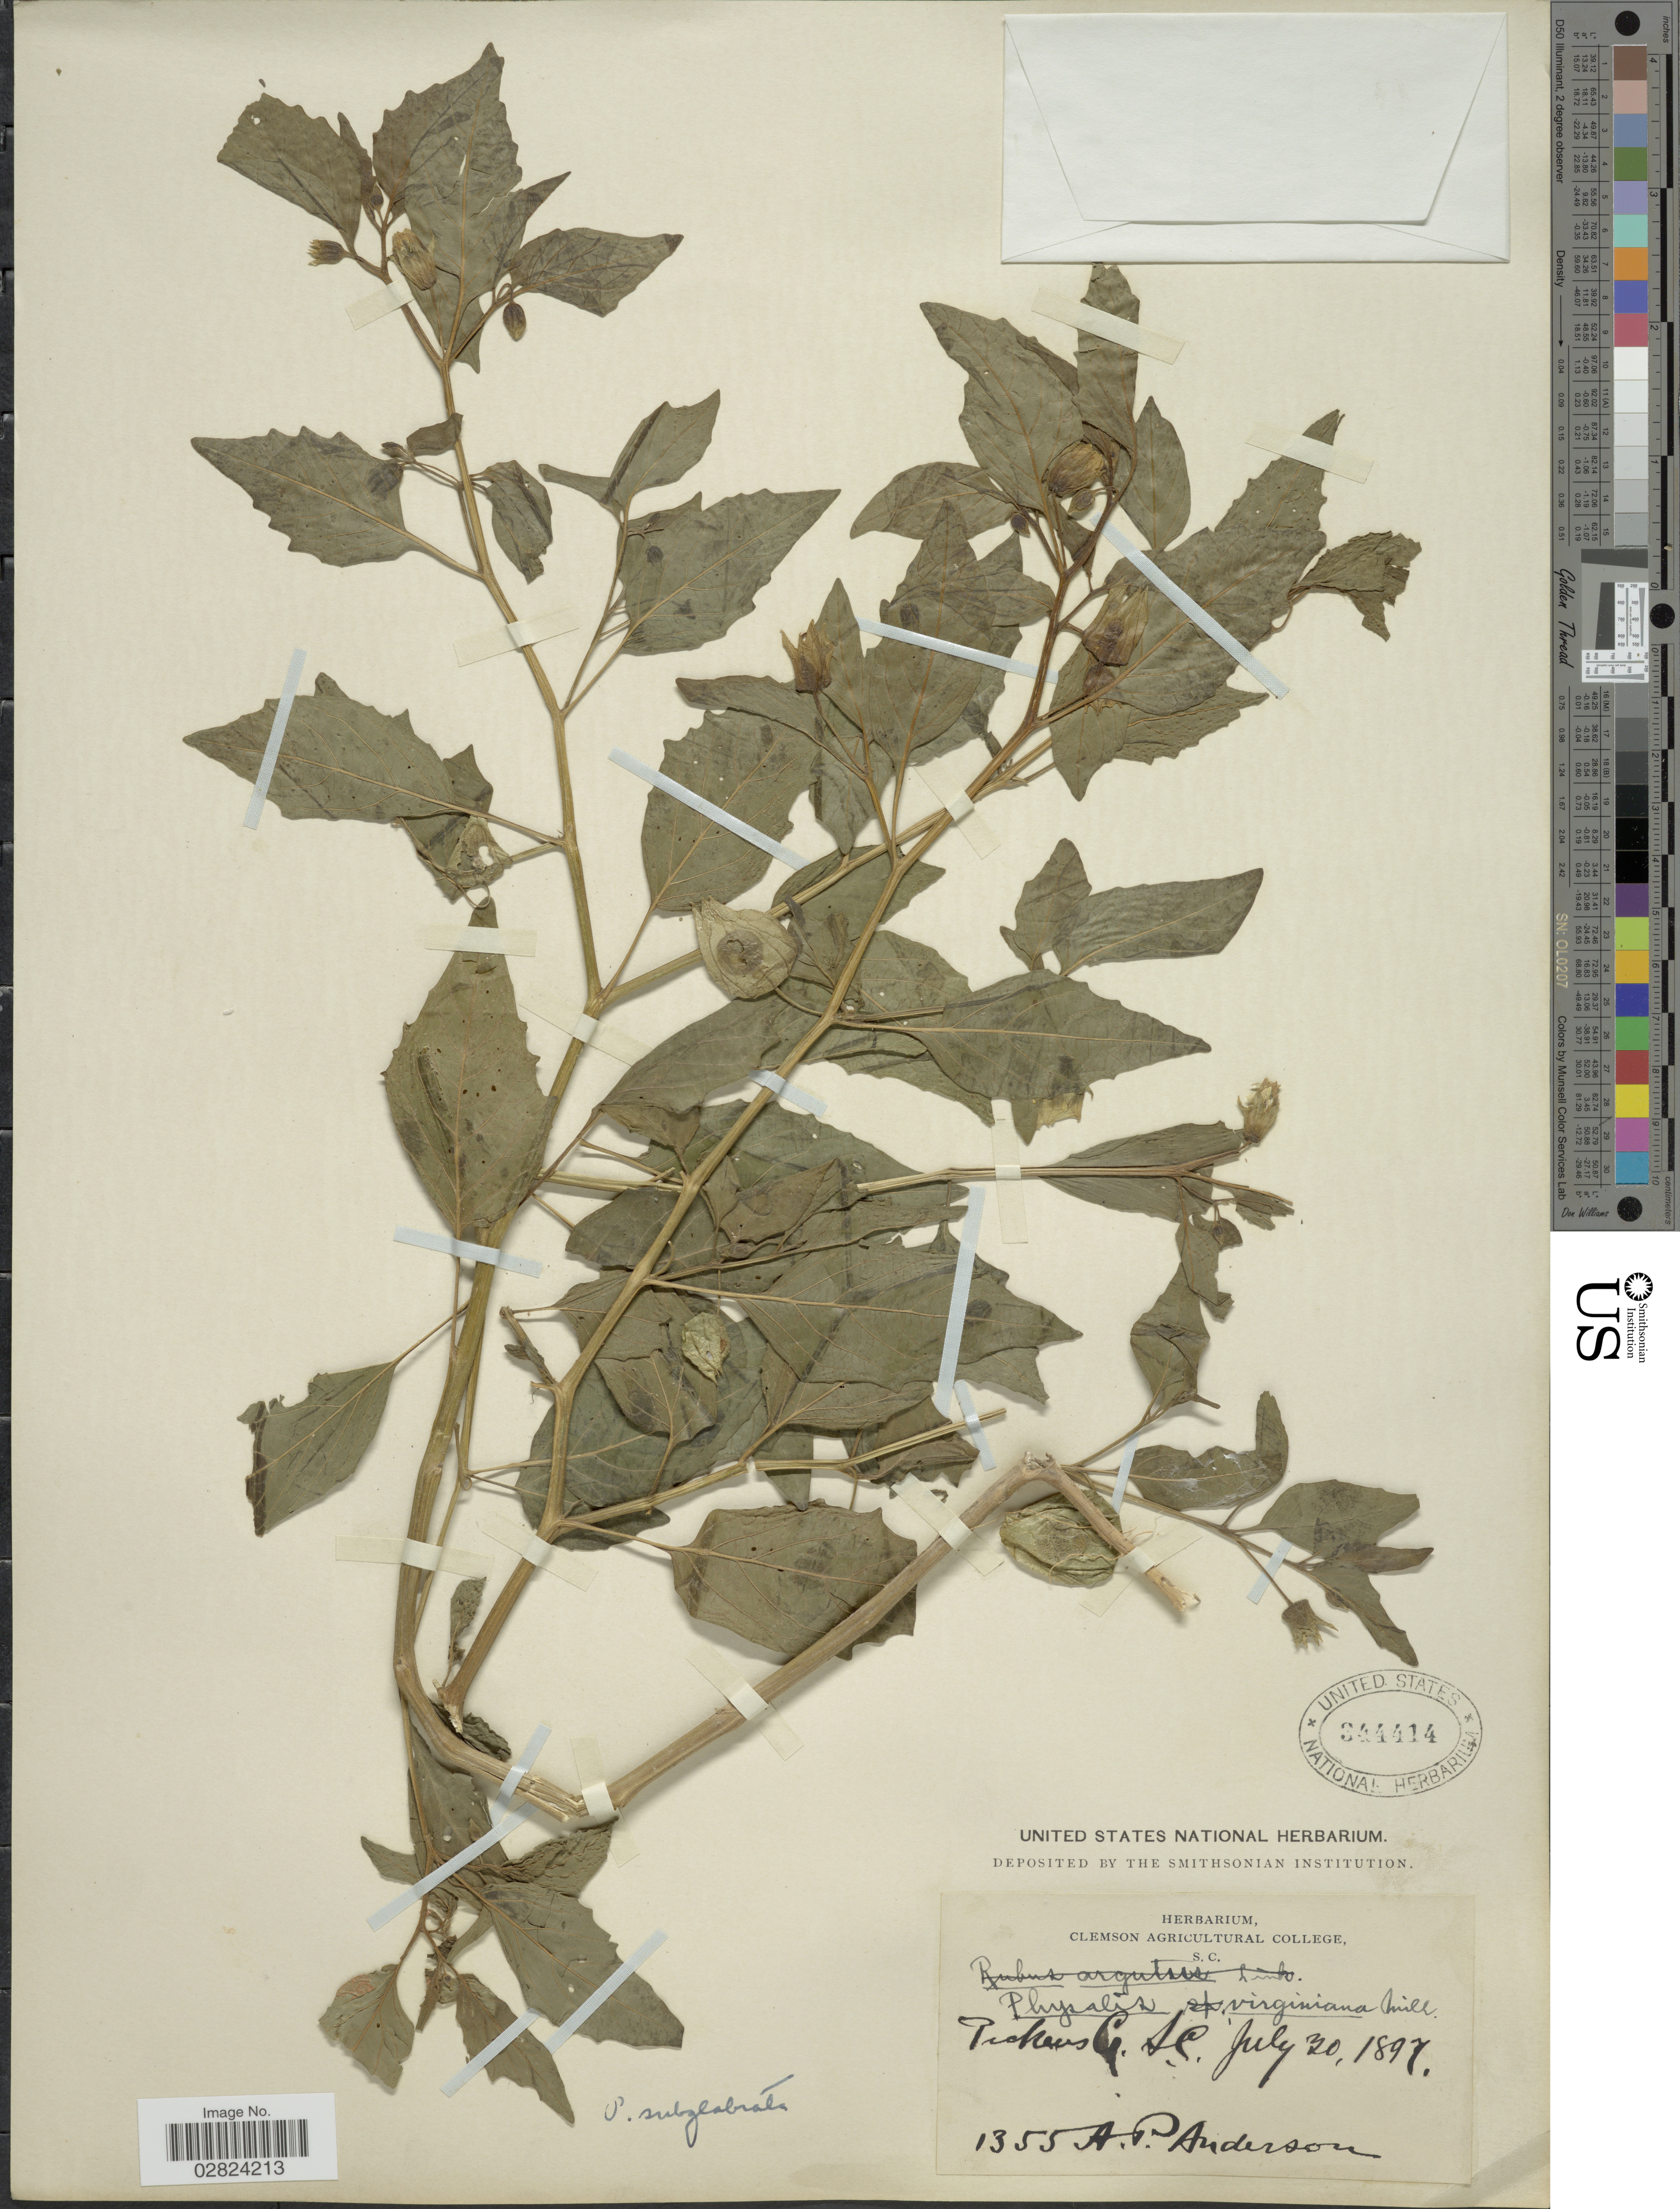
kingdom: Plantae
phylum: Tracheophyta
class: Magnoliopsida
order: Solanales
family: Solanaceae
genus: Physalis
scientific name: Physalis subglabrata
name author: Mack. & Bush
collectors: A. P. Anderson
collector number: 1355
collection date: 1897-07-20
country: United States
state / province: South Carolina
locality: Pickens Co.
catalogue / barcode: US 344414